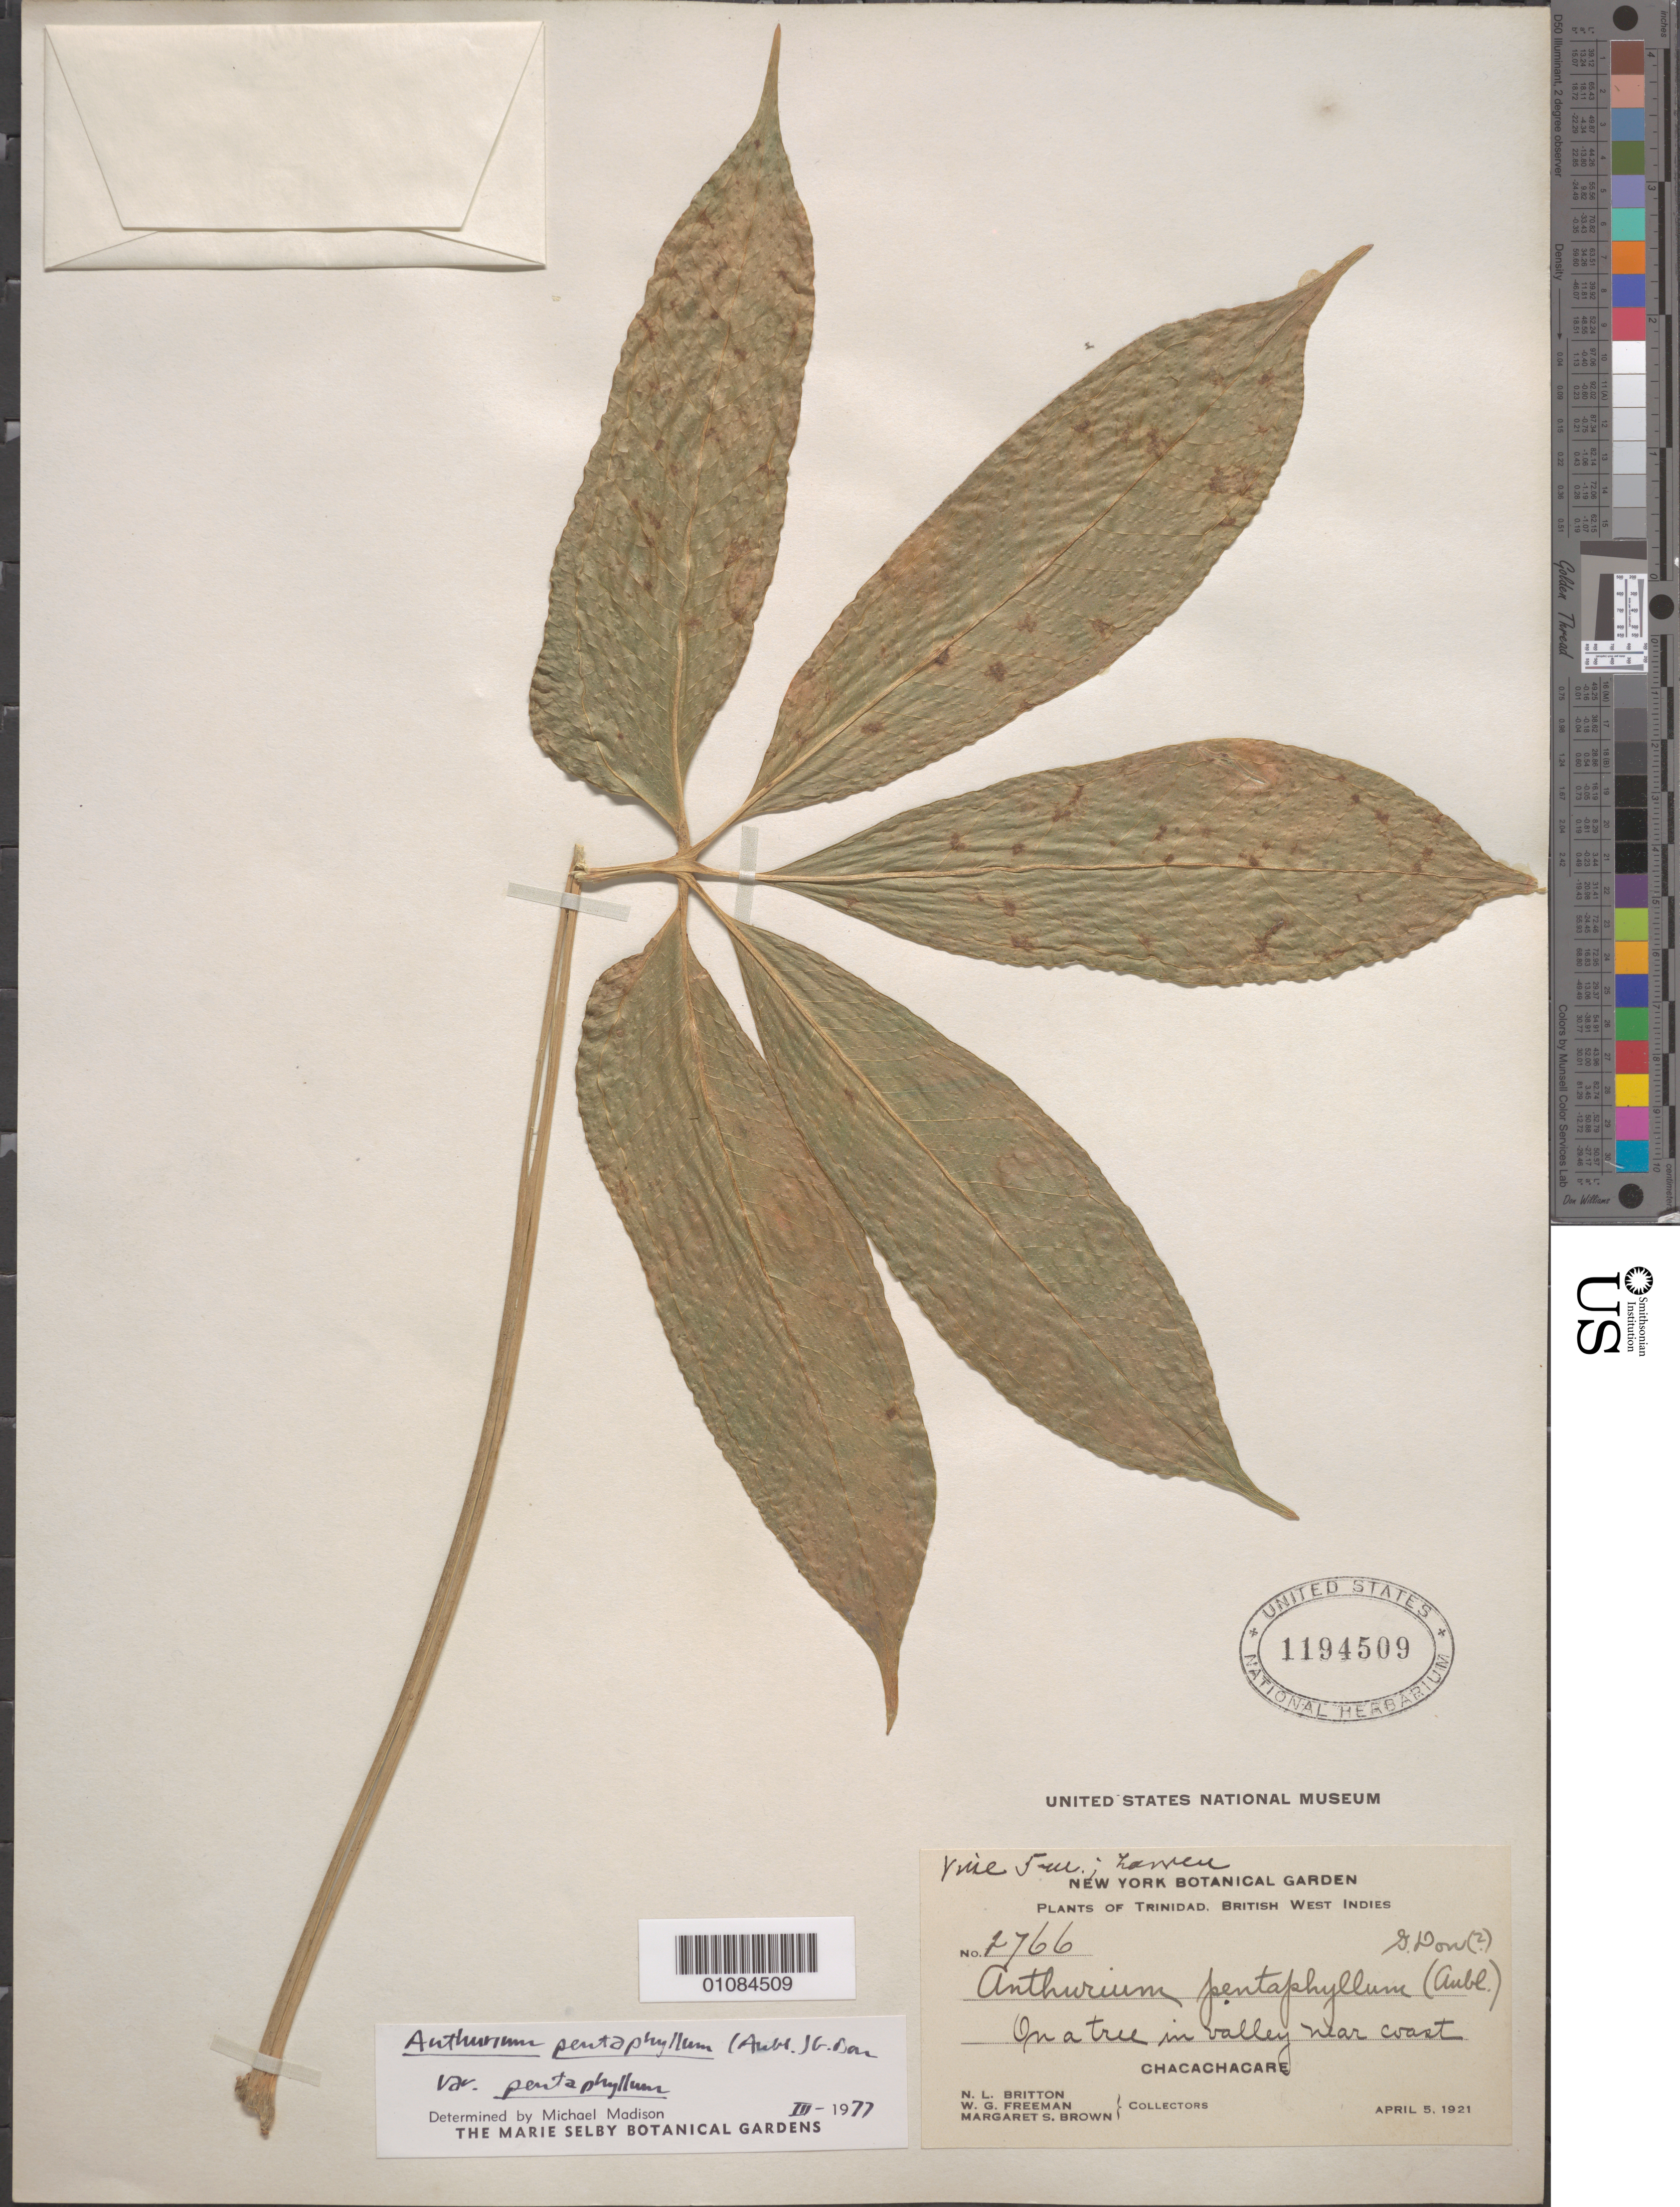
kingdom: Plantae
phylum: Tracheophyta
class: Liliopsida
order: Alismatales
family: Araceae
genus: Anthurium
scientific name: Anthurium pentaphyllum var. pentaphyllum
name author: (Aubl.) G. Don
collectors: N. Britton, W. Freeman & M. S. Brown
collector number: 2766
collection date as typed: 05 Apr 1921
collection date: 1921-04-05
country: Trinidad and Tobago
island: Chacachacare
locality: Chacachacare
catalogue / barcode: US 1194509